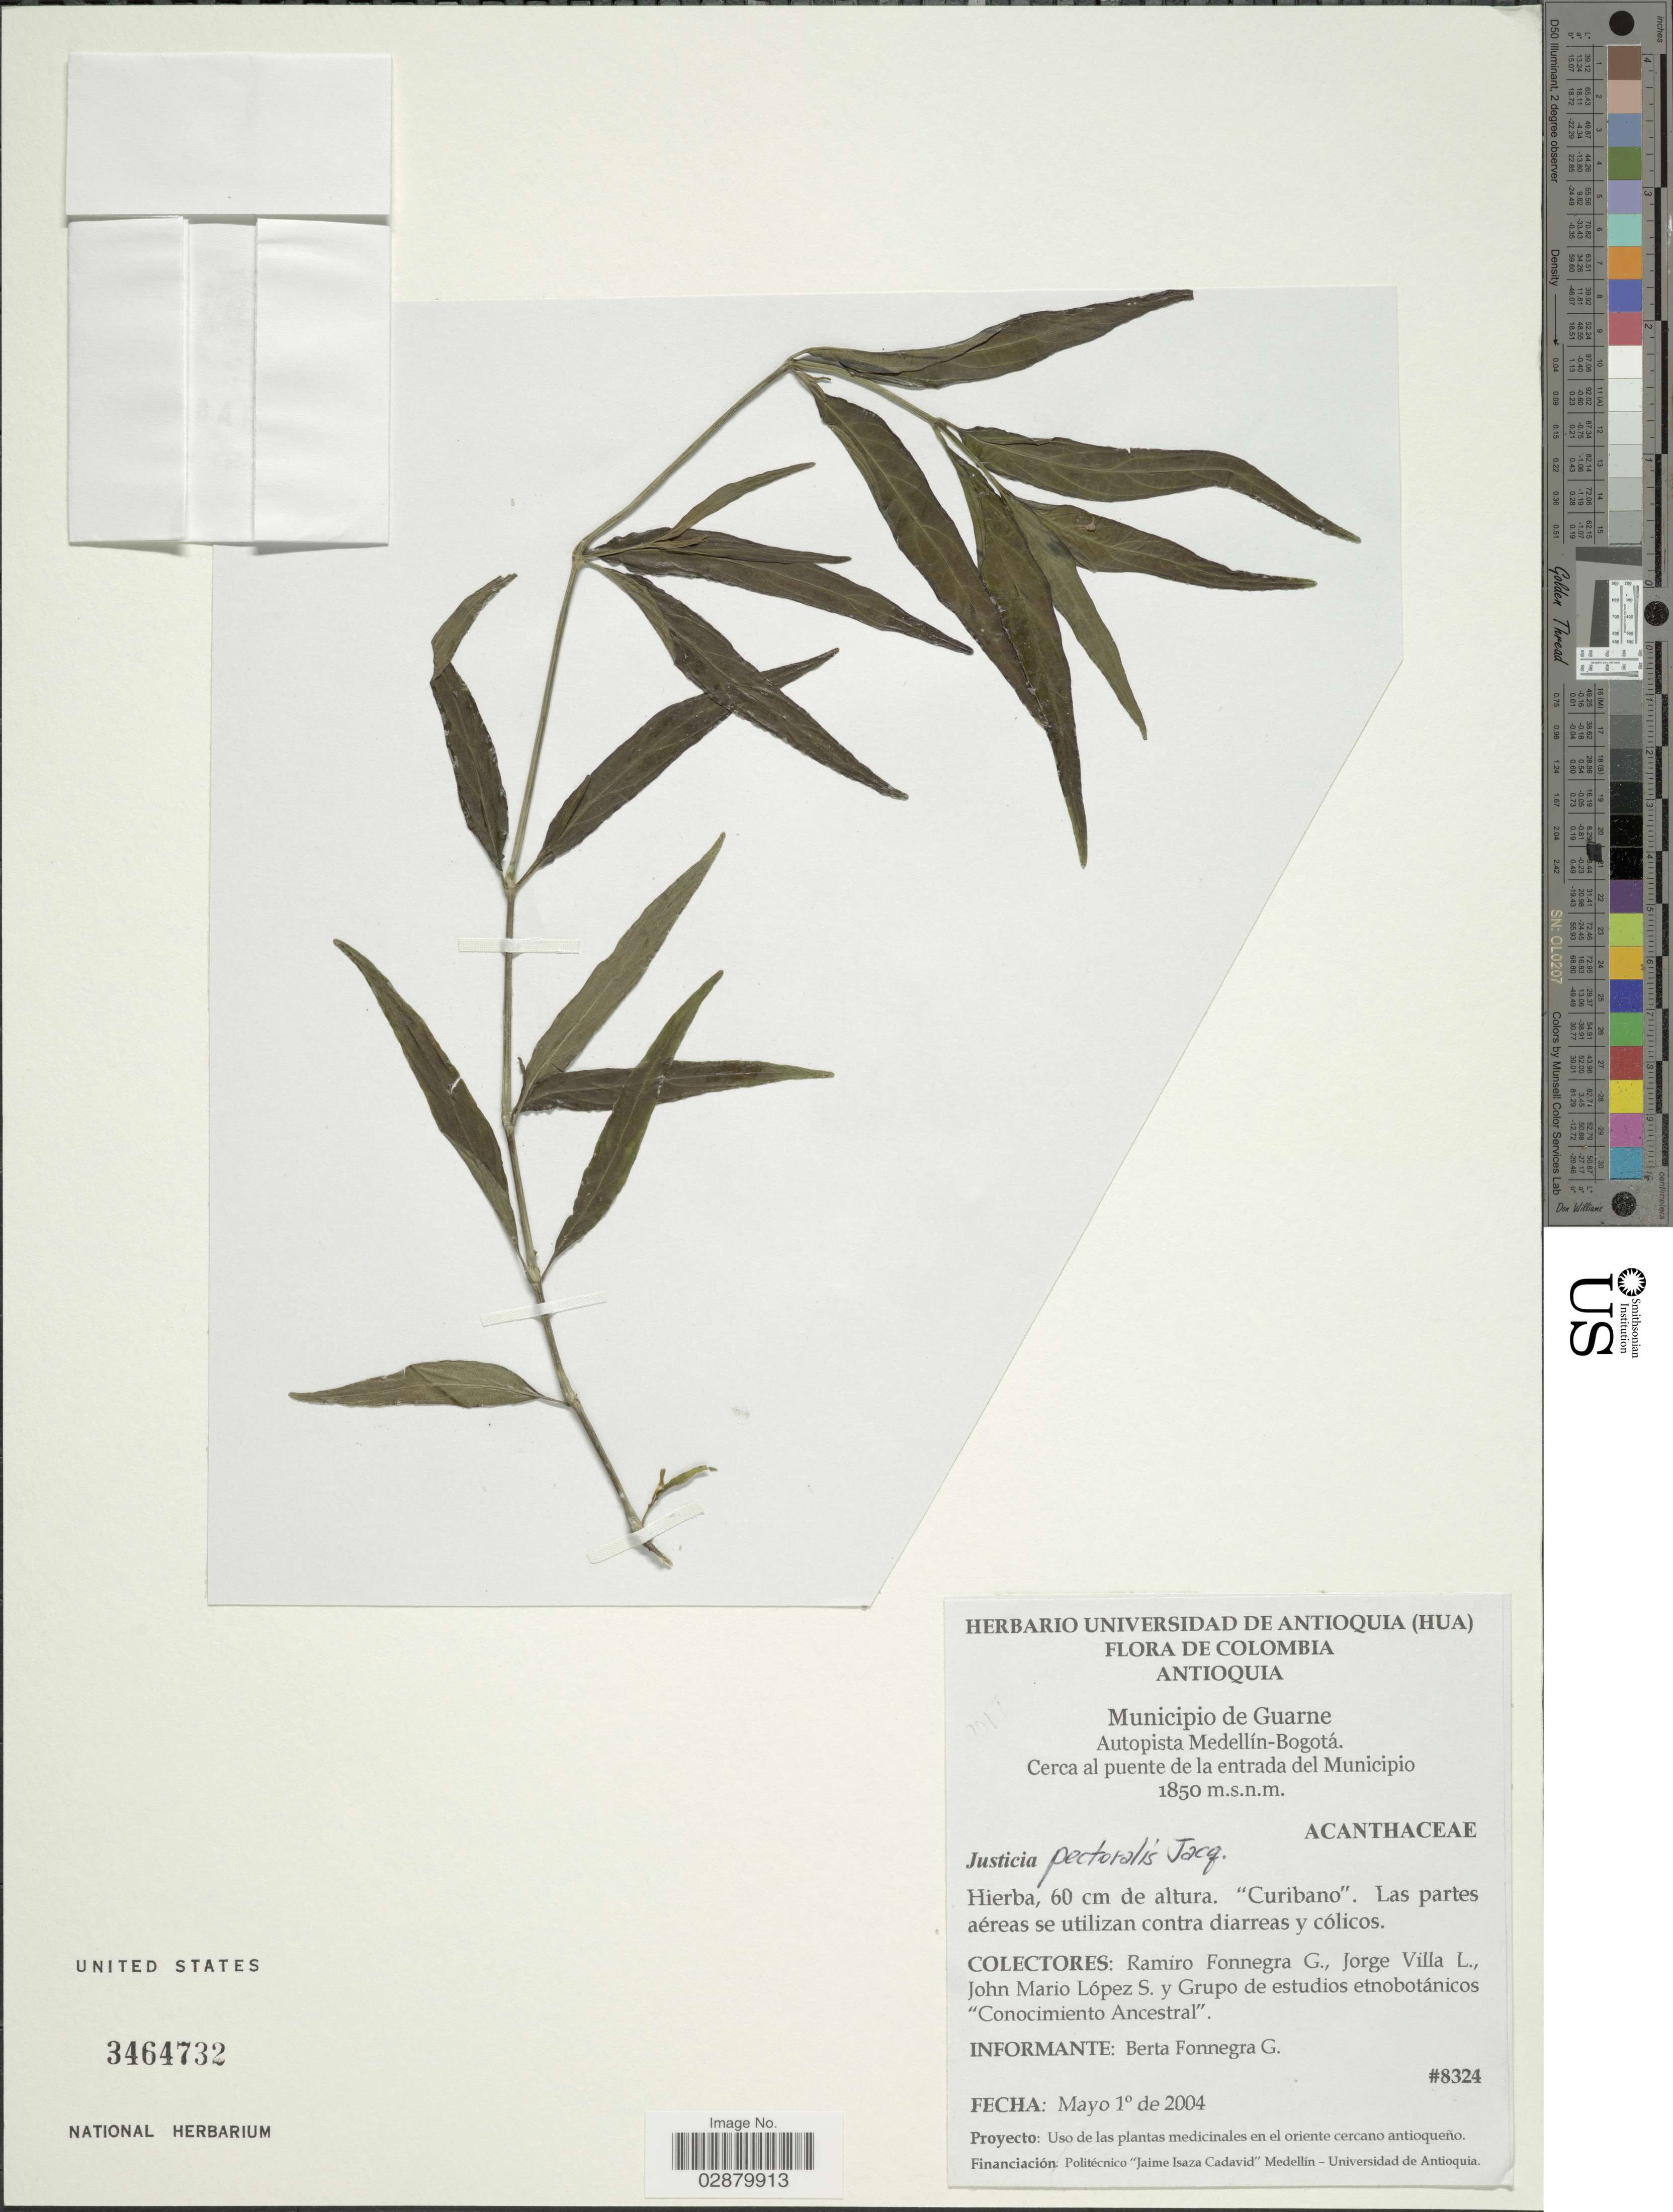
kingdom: Plantae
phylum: Tracheophyta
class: Magnoliopsida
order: Lamiales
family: Acanthaceae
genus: Justicia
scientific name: Justicia pectoralis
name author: Jacq.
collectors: R. Fonnegra G., J. Villa L., J. López S. & Grupo de estudios etnobotánicos Conocimiento Ancestral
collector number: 8324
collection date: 2004-05-01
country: Colombia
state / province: Antioquia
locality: Municipio de Guarne. Autopiste Medllín-Bogotá. Cerca al puente de la entrada del Municipio.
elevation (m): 1850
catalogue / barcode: US 3464732